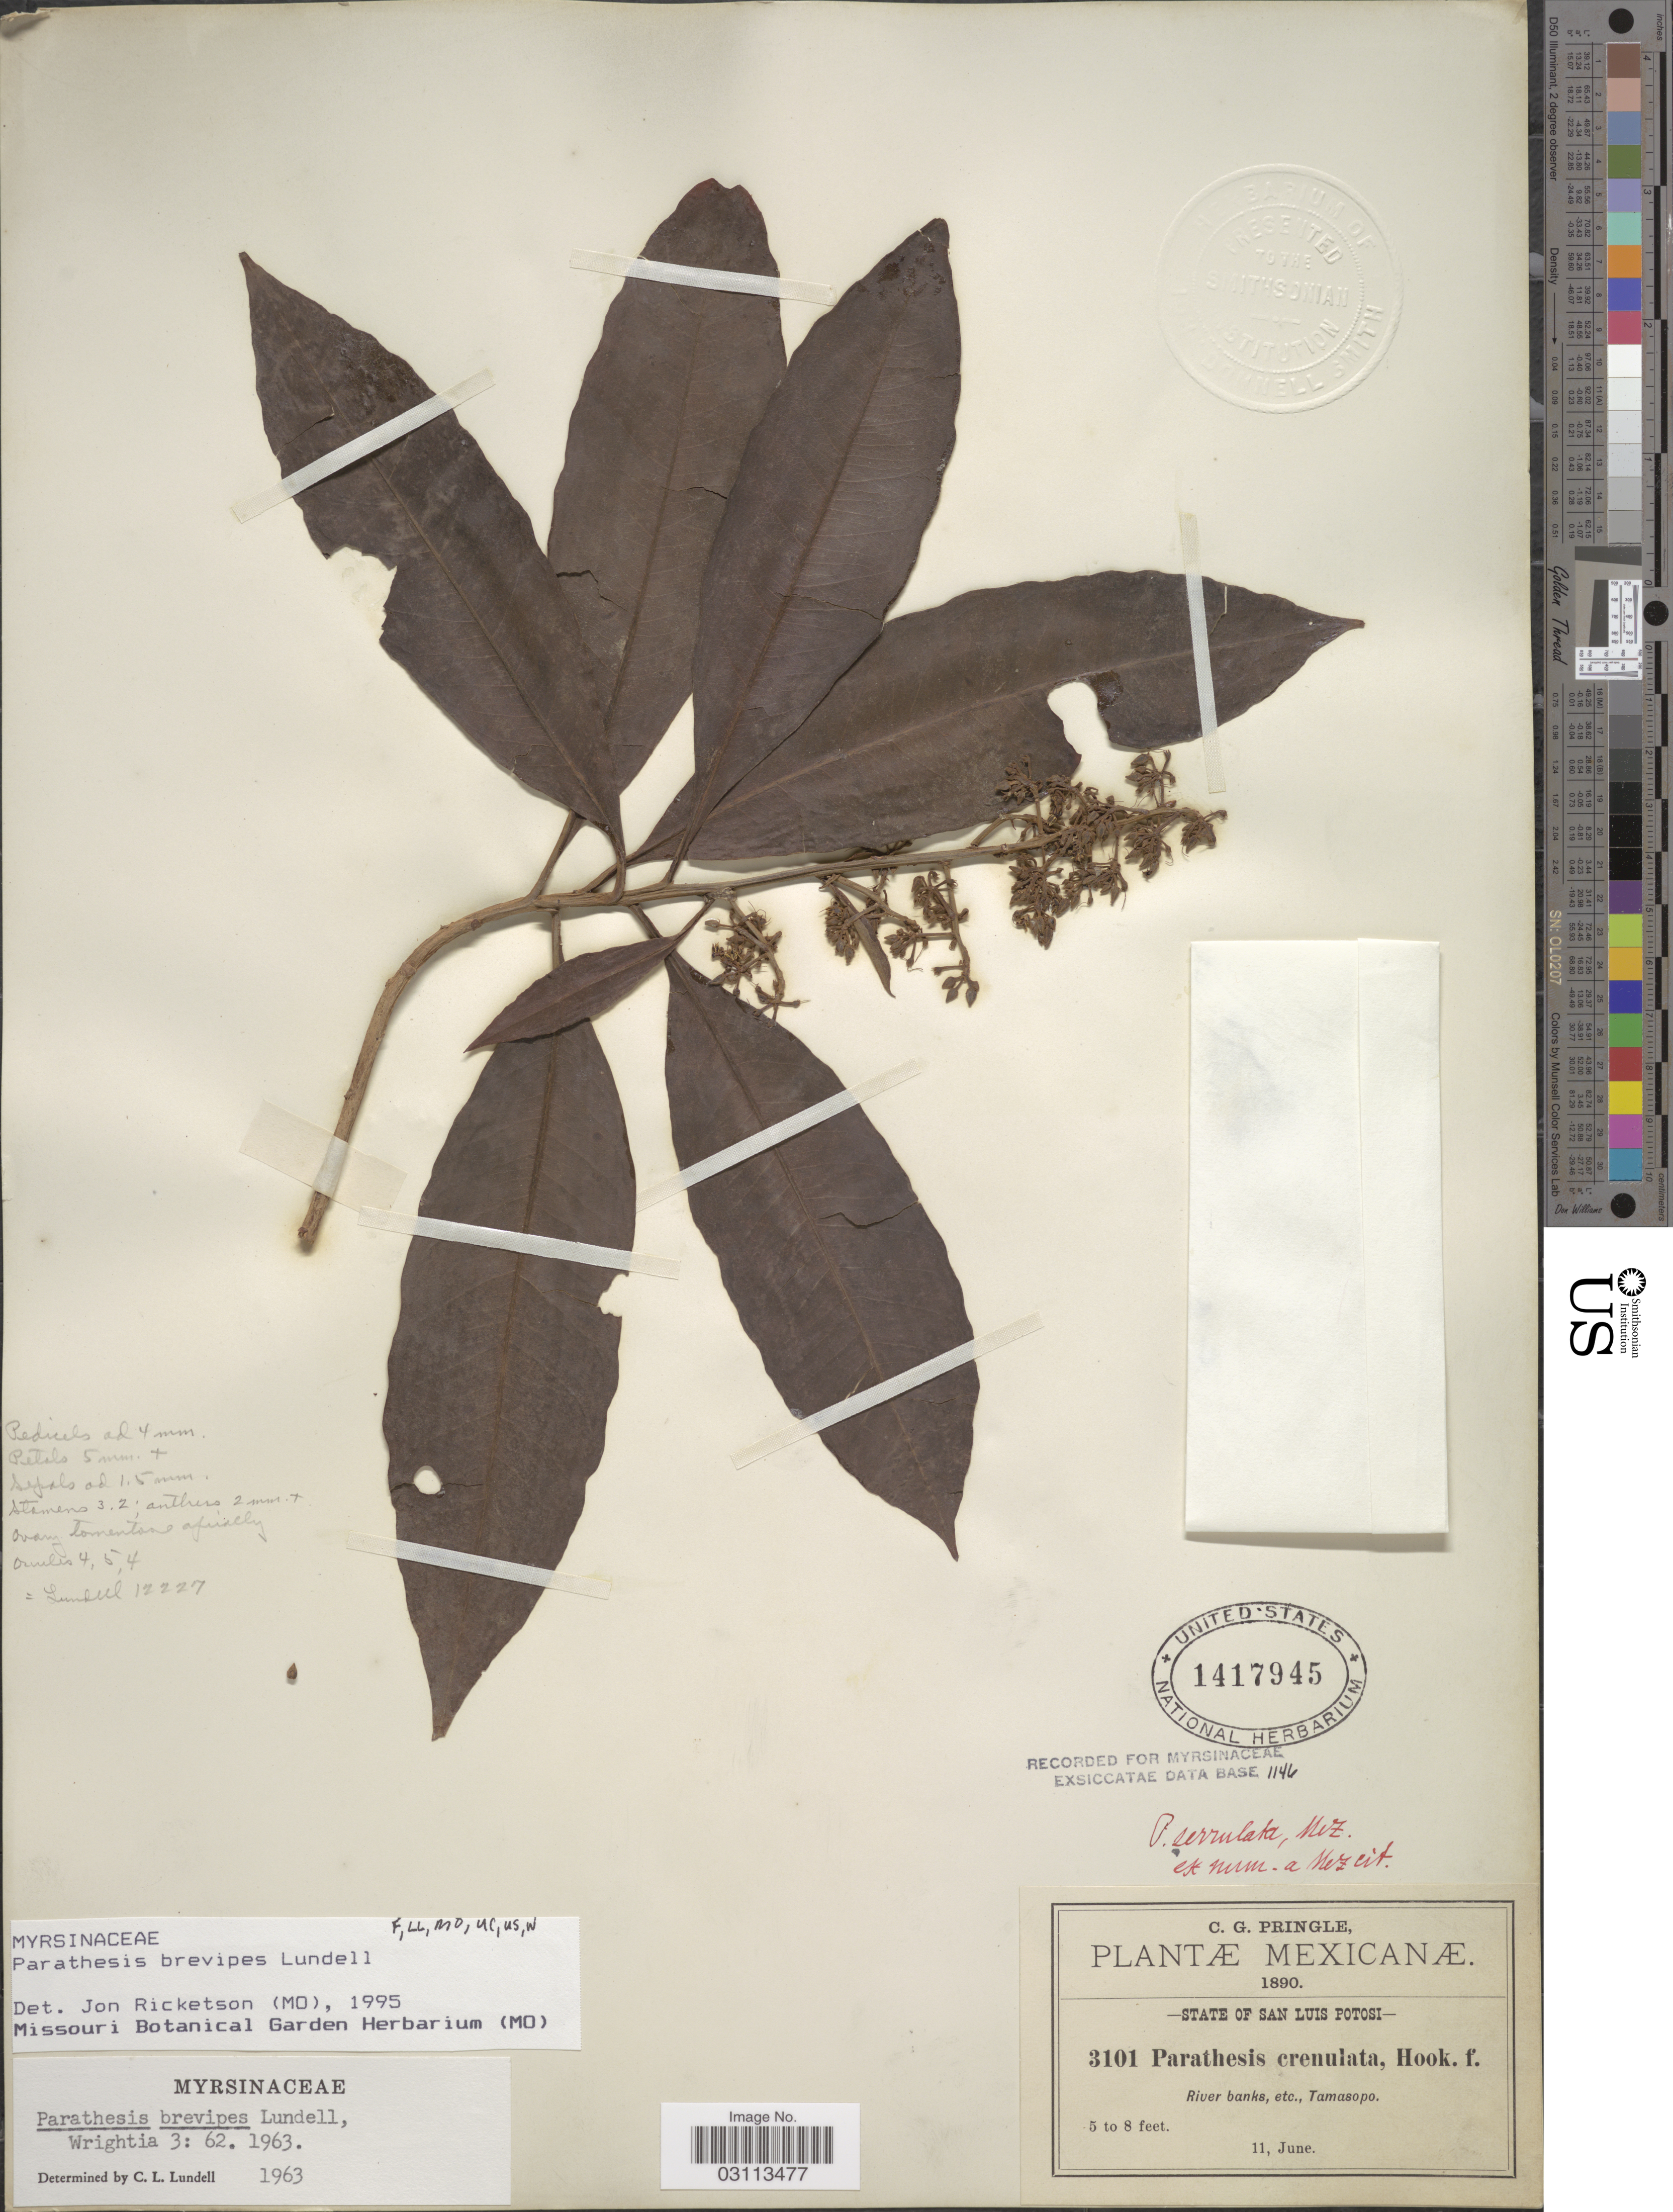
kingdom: Plantae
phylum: Tracheophyta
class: Magnoliopsida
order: Ericales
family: Primulaceae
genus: Parathesis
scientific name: Parathesis brevipes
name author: Lundell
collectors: C. G. Pringle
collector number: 3101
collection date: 1890-06-11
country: Mexico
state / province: San Luis Potosí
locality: Tamasopo.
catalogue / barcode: US 1417945